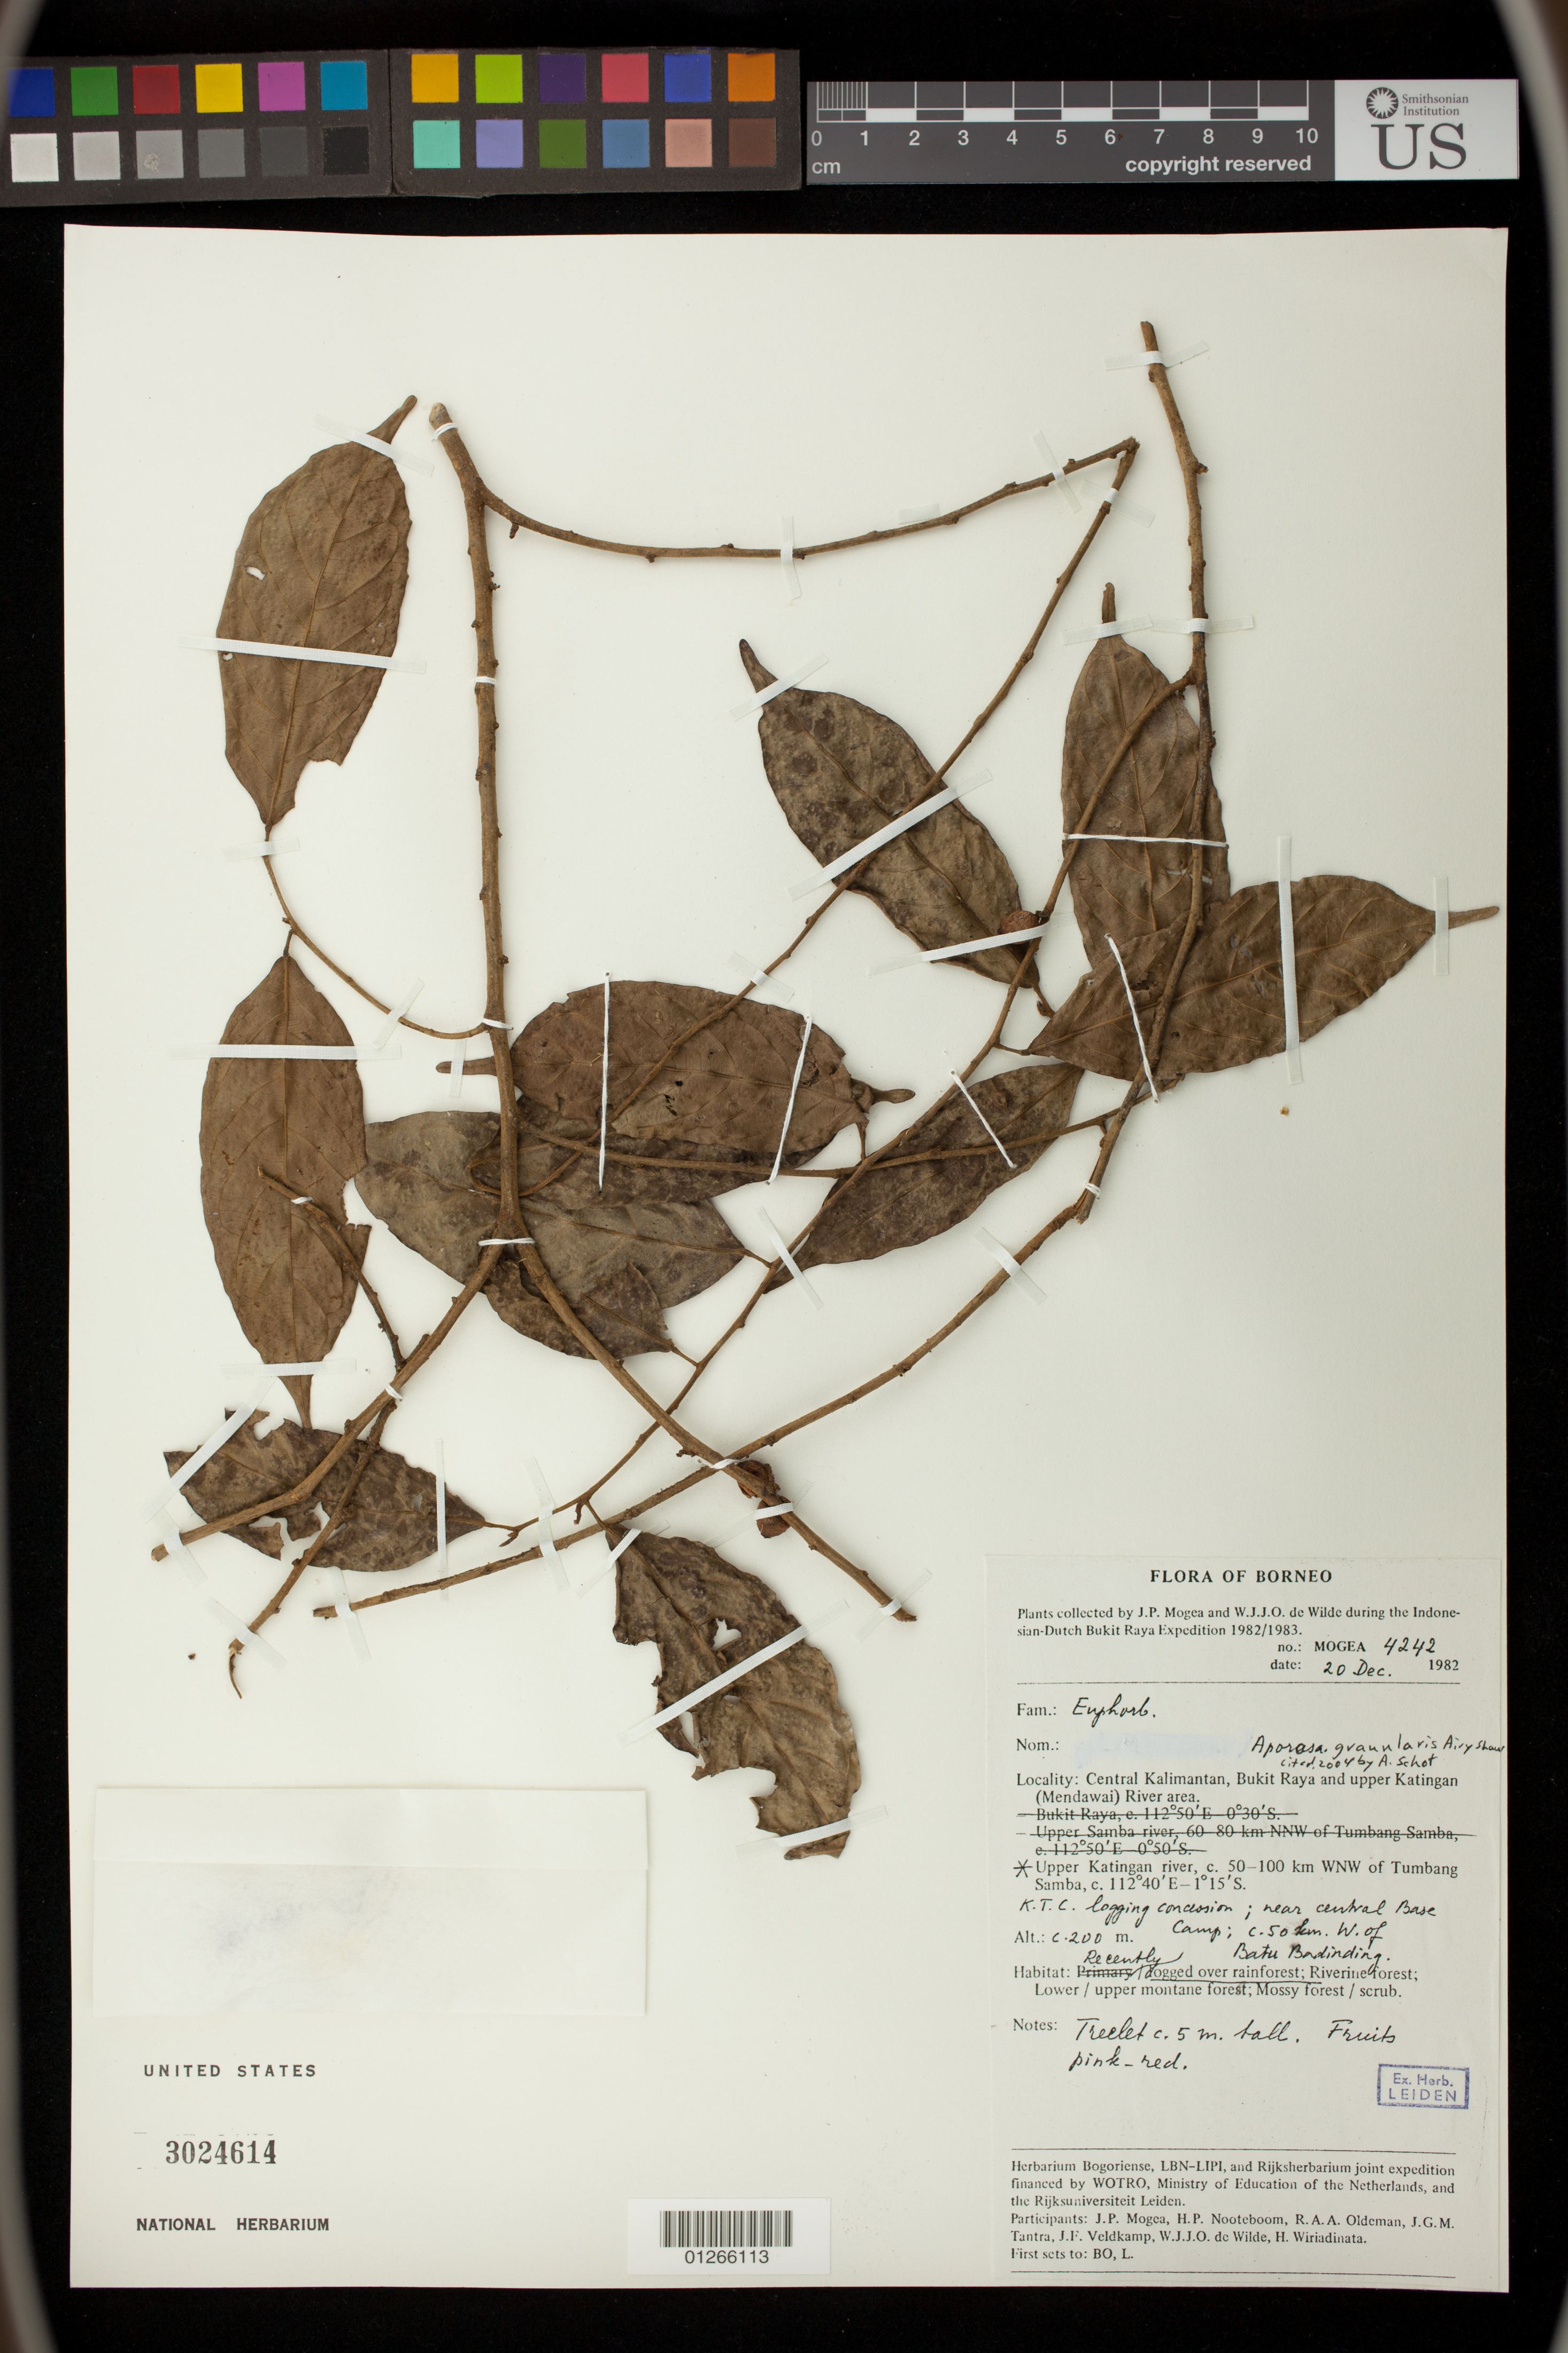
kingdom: Plantae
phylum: Tracheophyta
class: Magnoliopsida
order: Malpighiales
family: Phyllanthaceae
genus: Aporosa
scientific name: Aporosa granularis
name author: Airy Shaw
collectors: J. Mogea & Ding Hou & W.J.J.O. de Wilde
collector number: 4242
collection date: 1982-12-20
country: Indonesia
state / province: Kalimantan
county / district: Kalimantan Tengah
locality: Bukit Raya and upper Katingan (Mendawai) River area. Upper Katingan river, c. 50-100 km WNW of Tumbang Samba. K.T.C. logging concession; near central base camp; c. 50 km W. of Batu Badinding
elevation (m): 200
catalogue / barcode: US 3024614